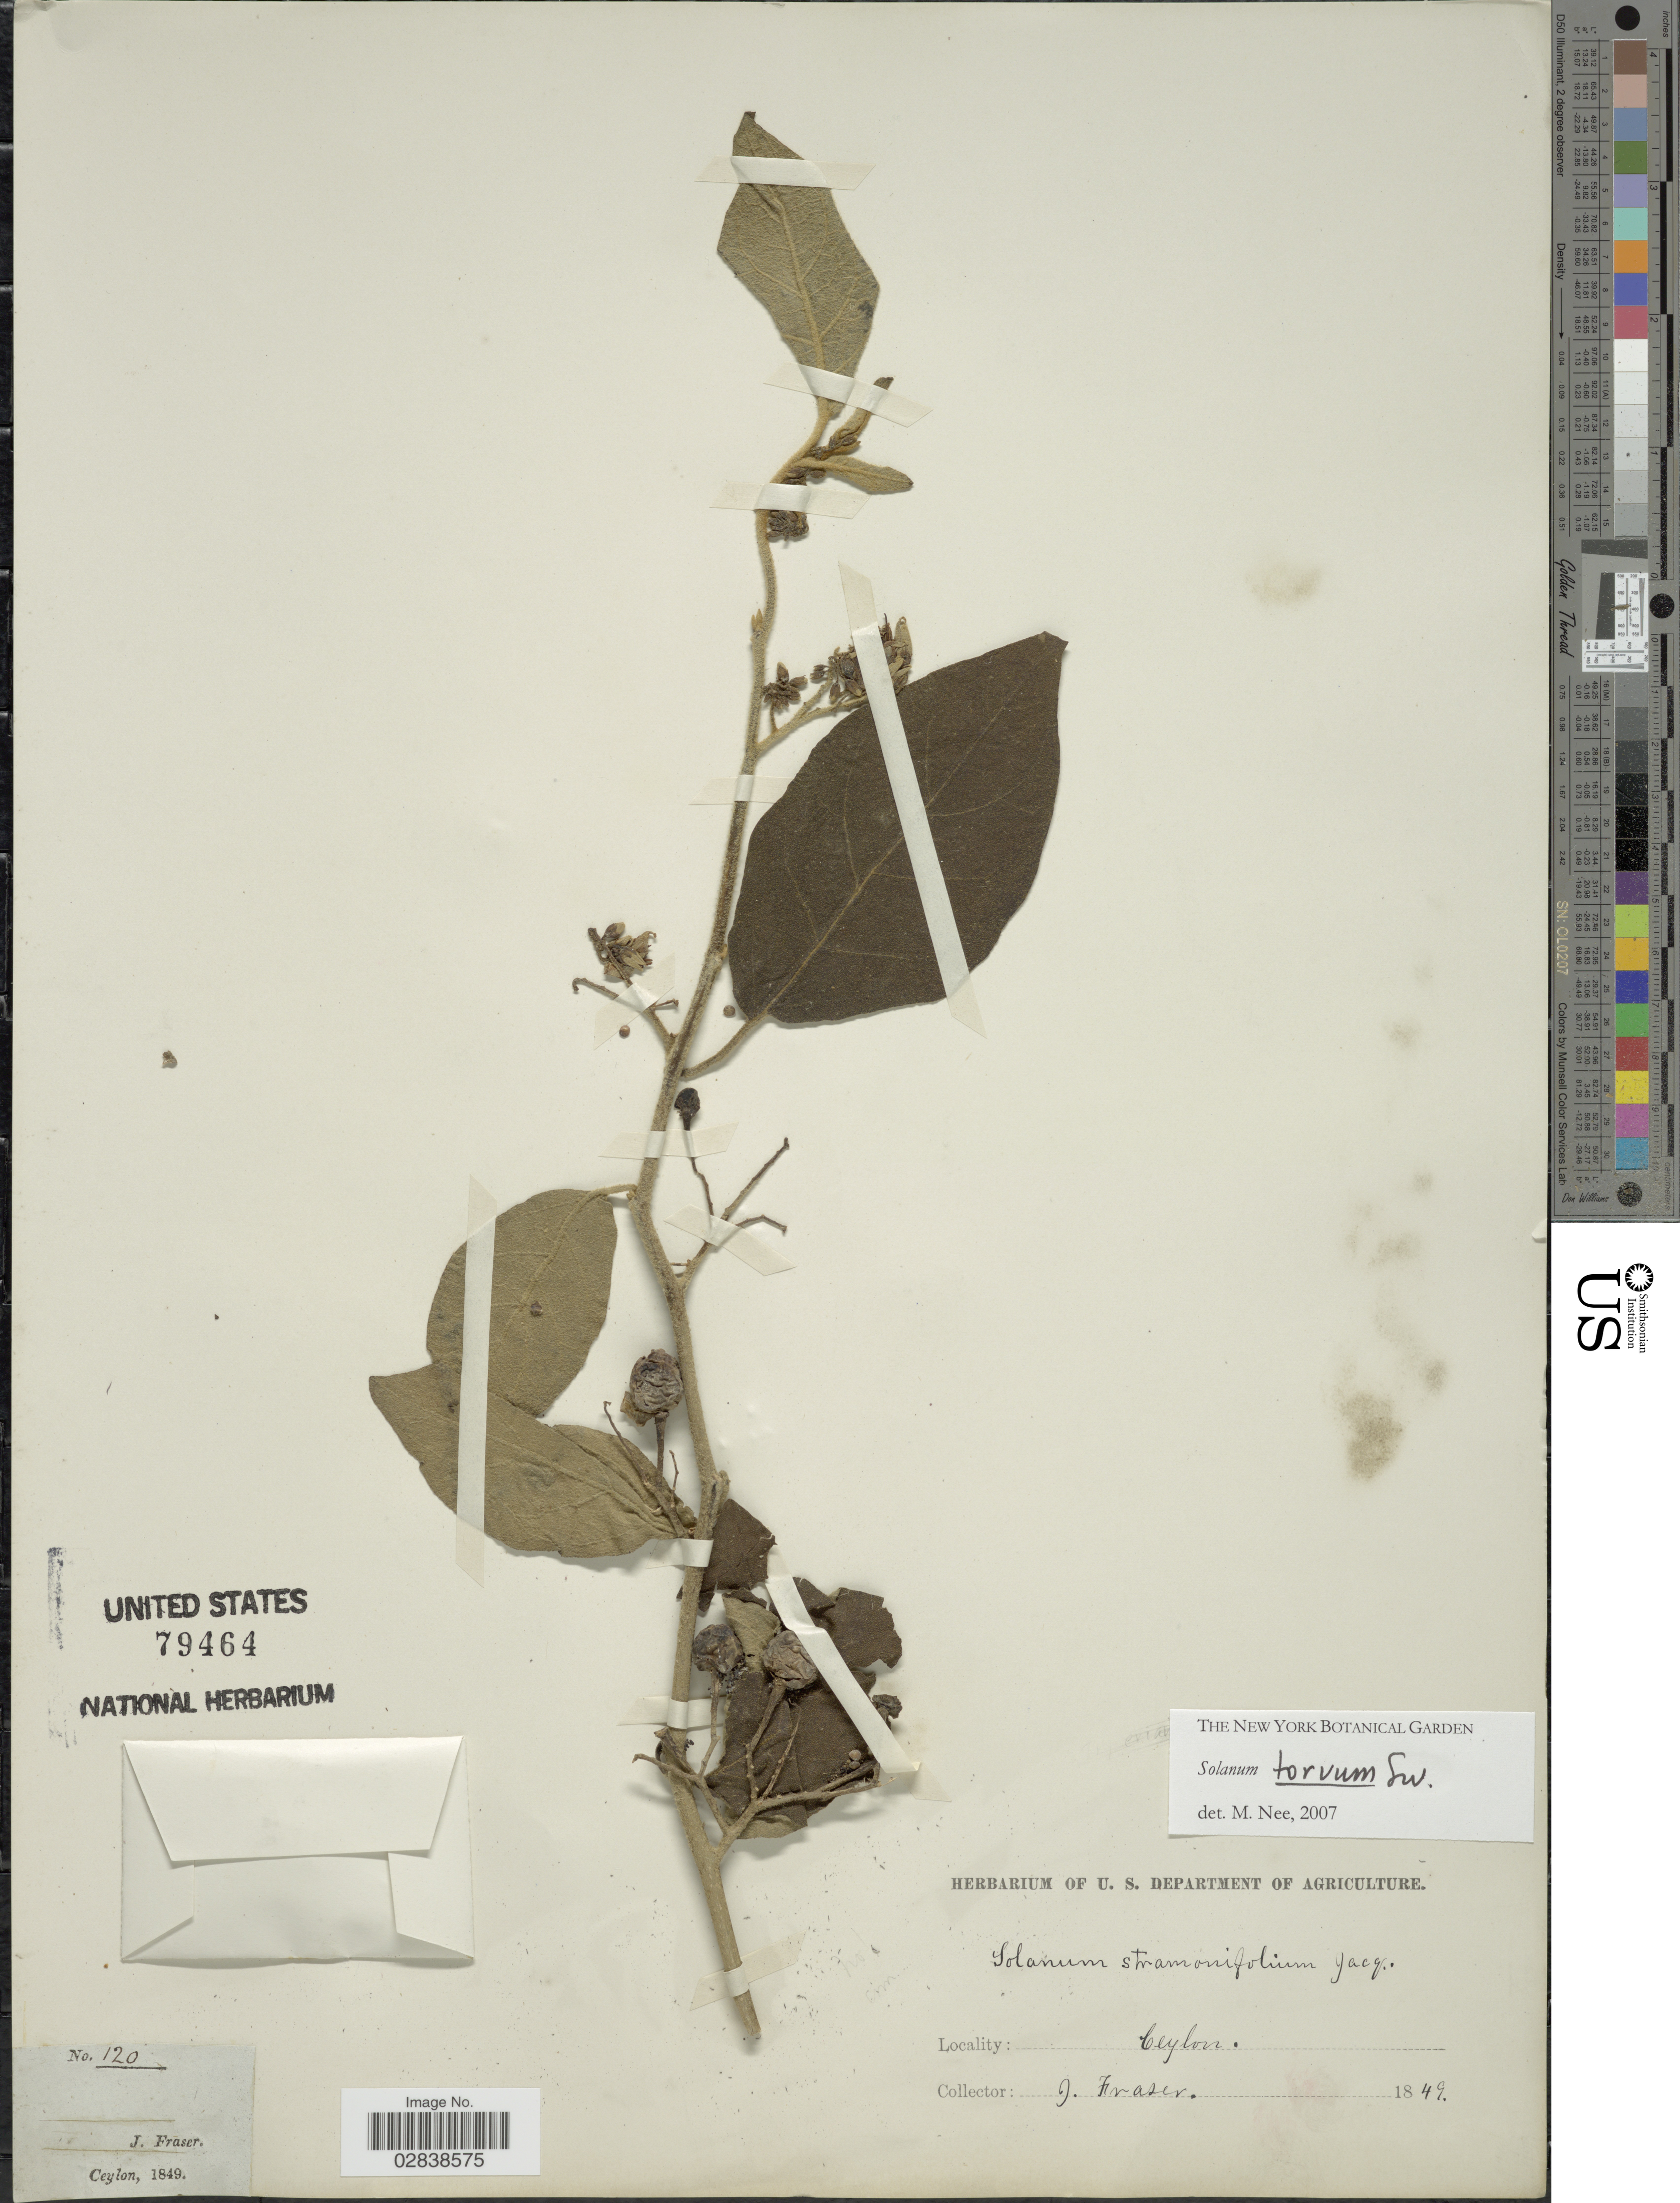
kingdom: Plantae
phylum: Tracheophyta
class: Magnoliopsida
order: Solanales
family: Solanaceae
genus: Solanum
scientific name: Solanum torvum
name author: Sw.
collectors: J. Fraser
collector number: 120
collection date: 1849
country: Sri Lanka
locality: Ceylon.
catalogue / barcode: US 79464